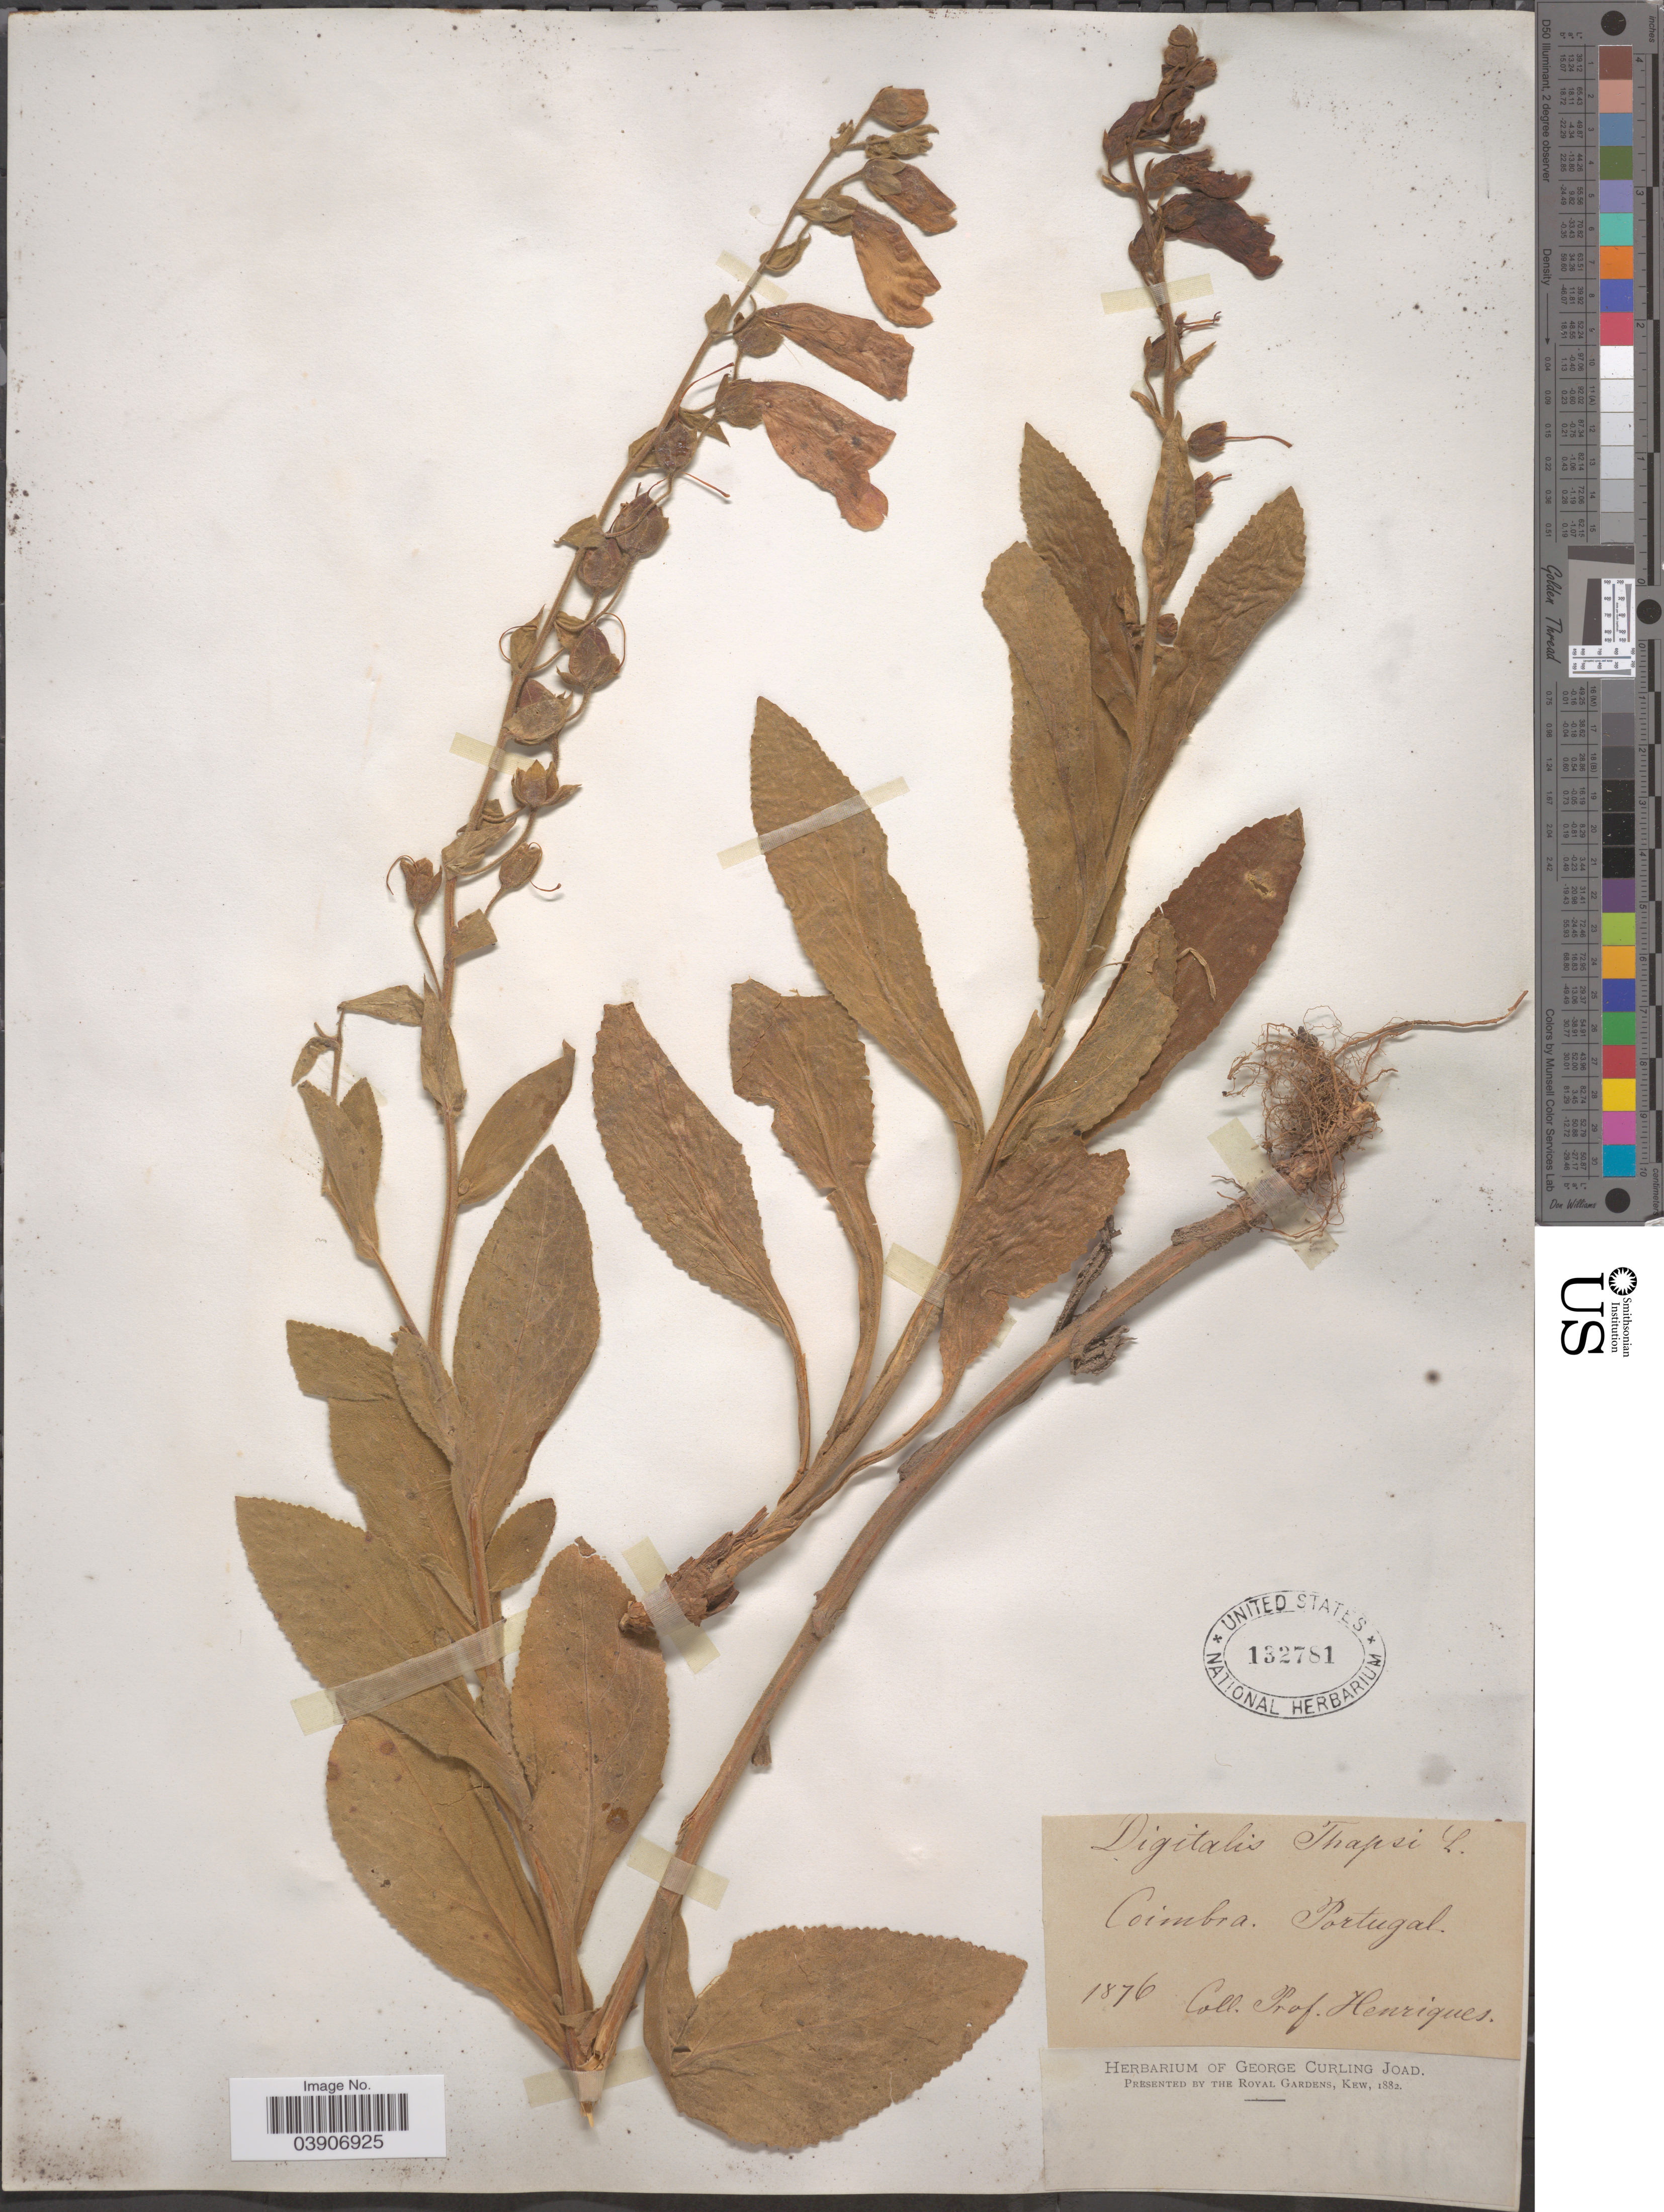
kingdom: Plantae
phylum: Tracheophyta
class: Magnoliopsida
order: Lamiales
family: Plantaginaceae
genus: Digitalis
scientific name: Digitalis thapsi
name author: L.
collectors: P. Henriques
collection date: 1876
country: Portugal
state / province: Coimbra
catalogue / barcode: US 132781